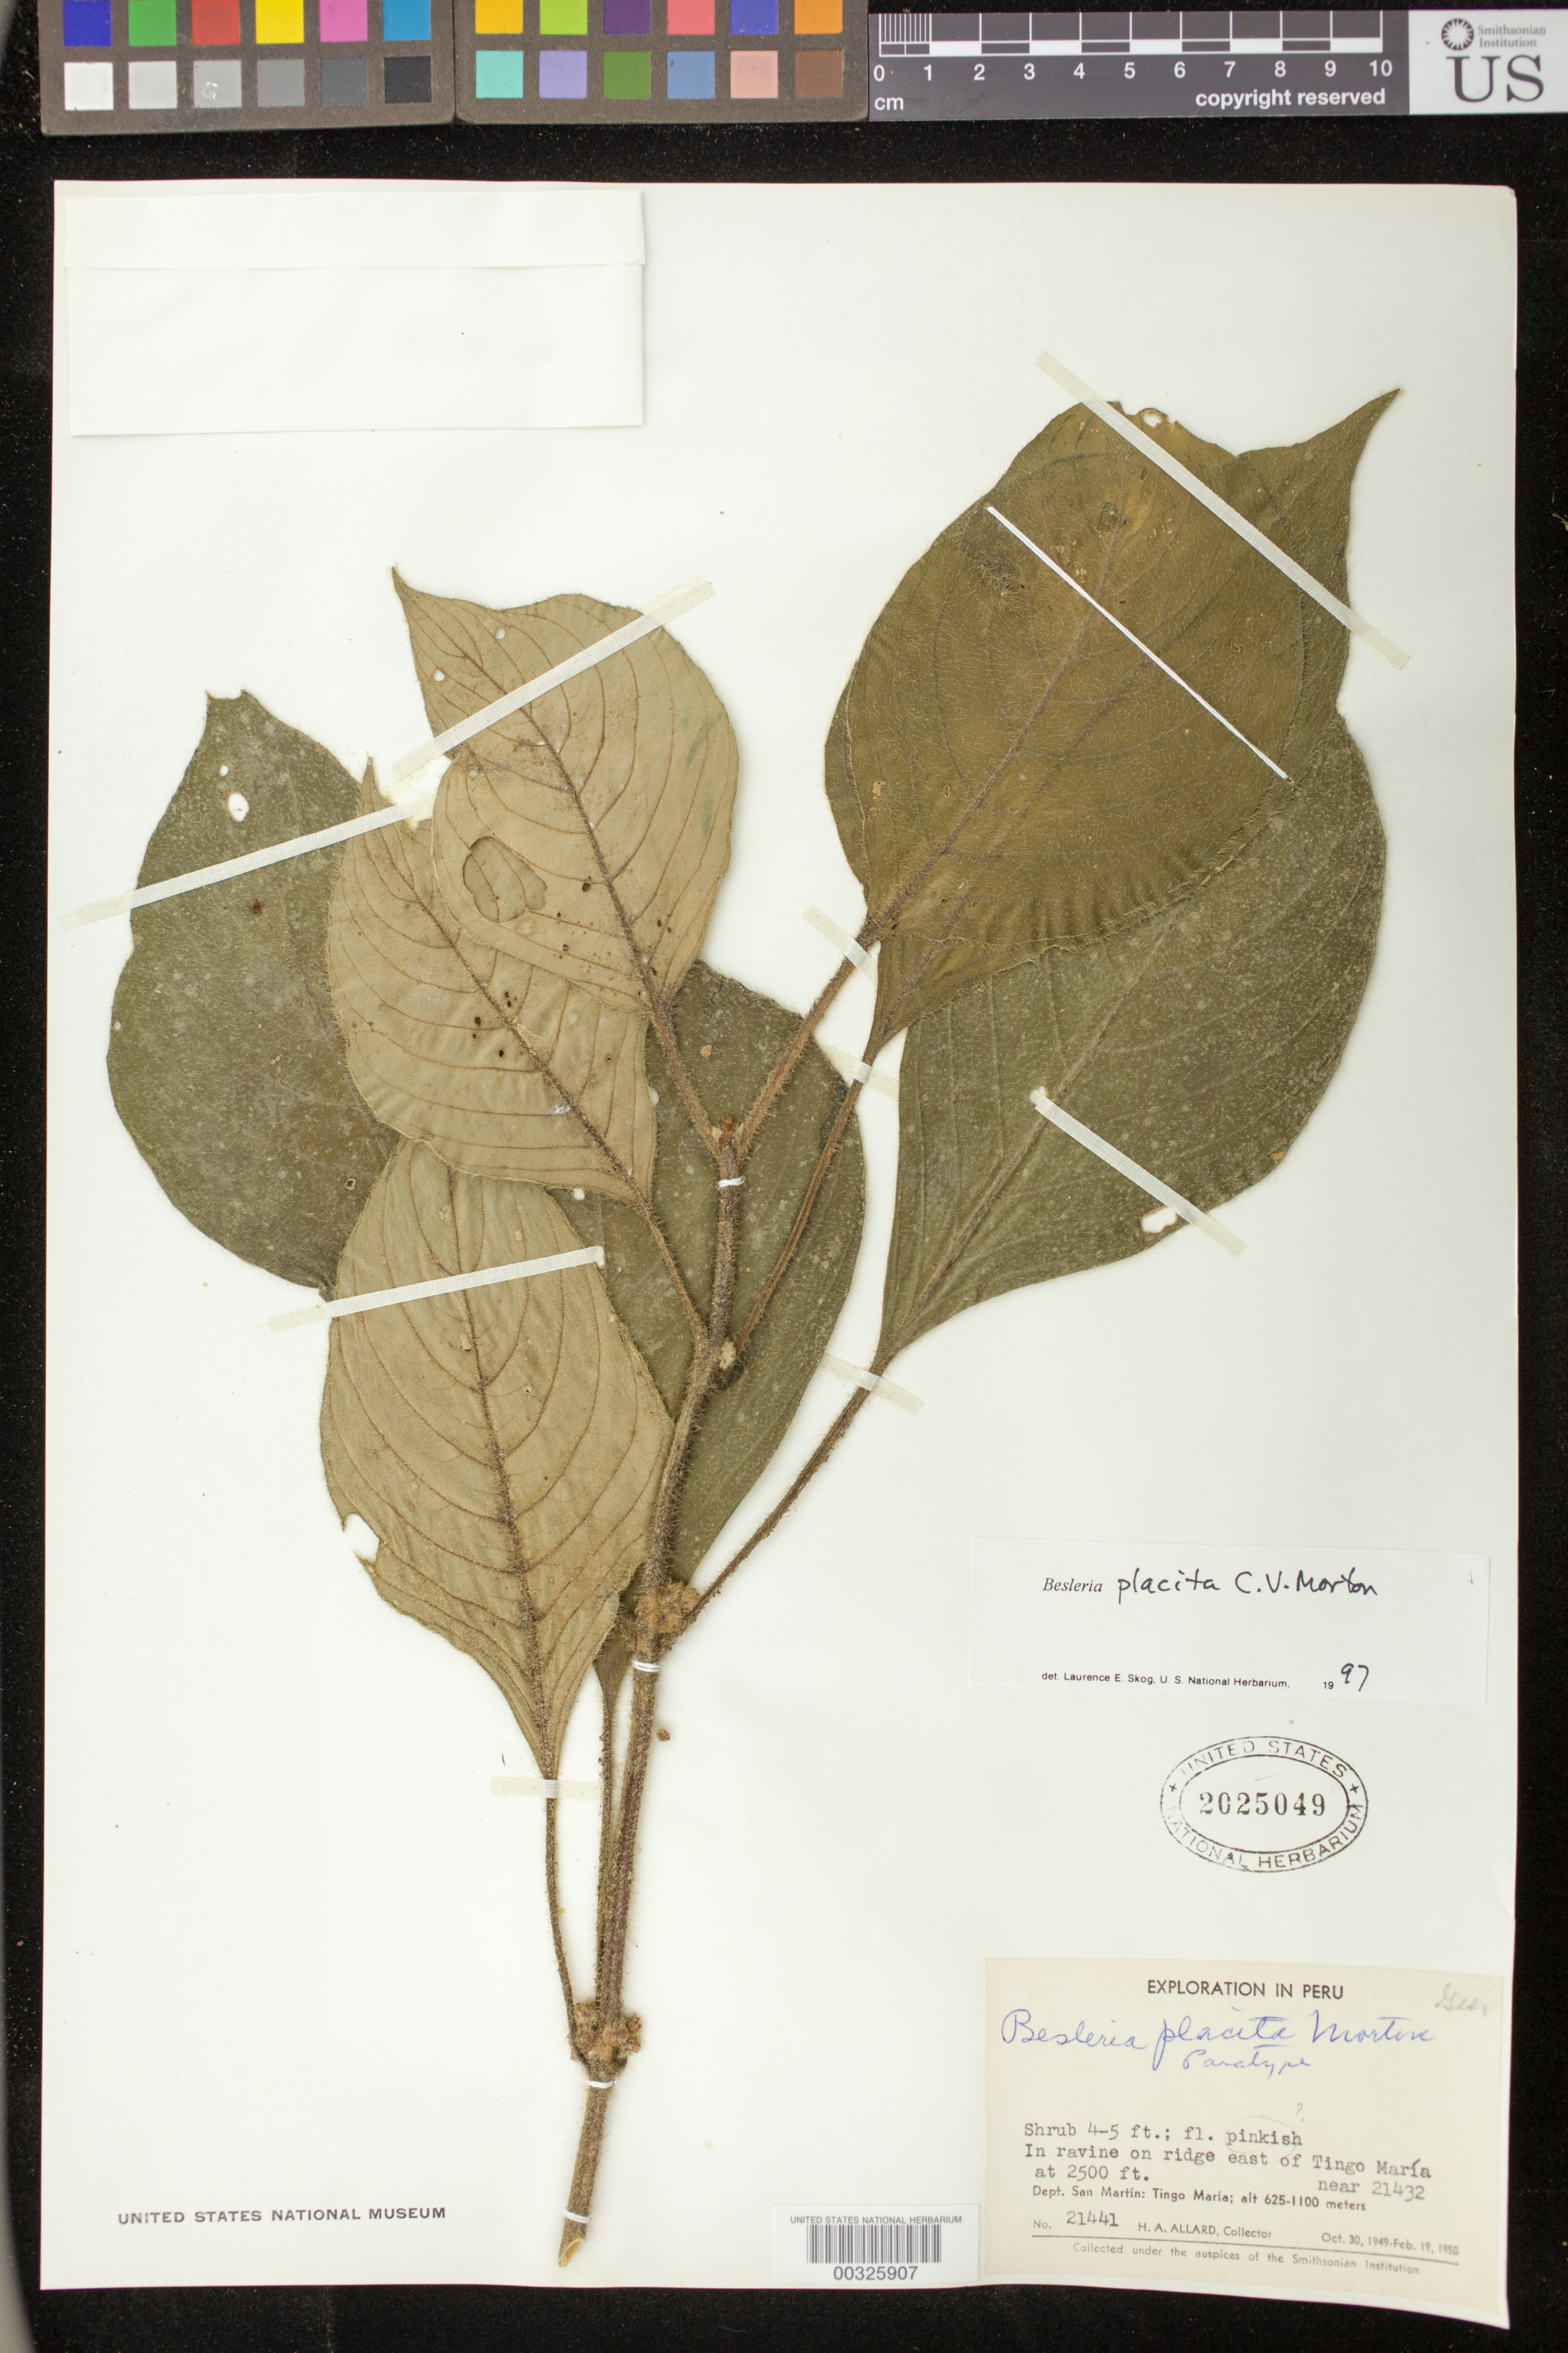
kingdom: Plantae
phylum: Tracheophyta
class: Magnoliopsida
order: Lamiales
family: Gesneriaceae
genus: Besleria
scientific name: Besleria placita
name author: C.V. Morton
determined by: Skog, Laurence E.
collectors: H. A. Allard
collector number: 21441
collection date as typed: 1949-50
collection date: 1949/1950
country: Peru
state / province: San Martín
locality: Tingo María; on ridge E of Tingo María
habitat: In ravine [on ridge]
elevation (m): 762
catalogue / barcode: US 2025049